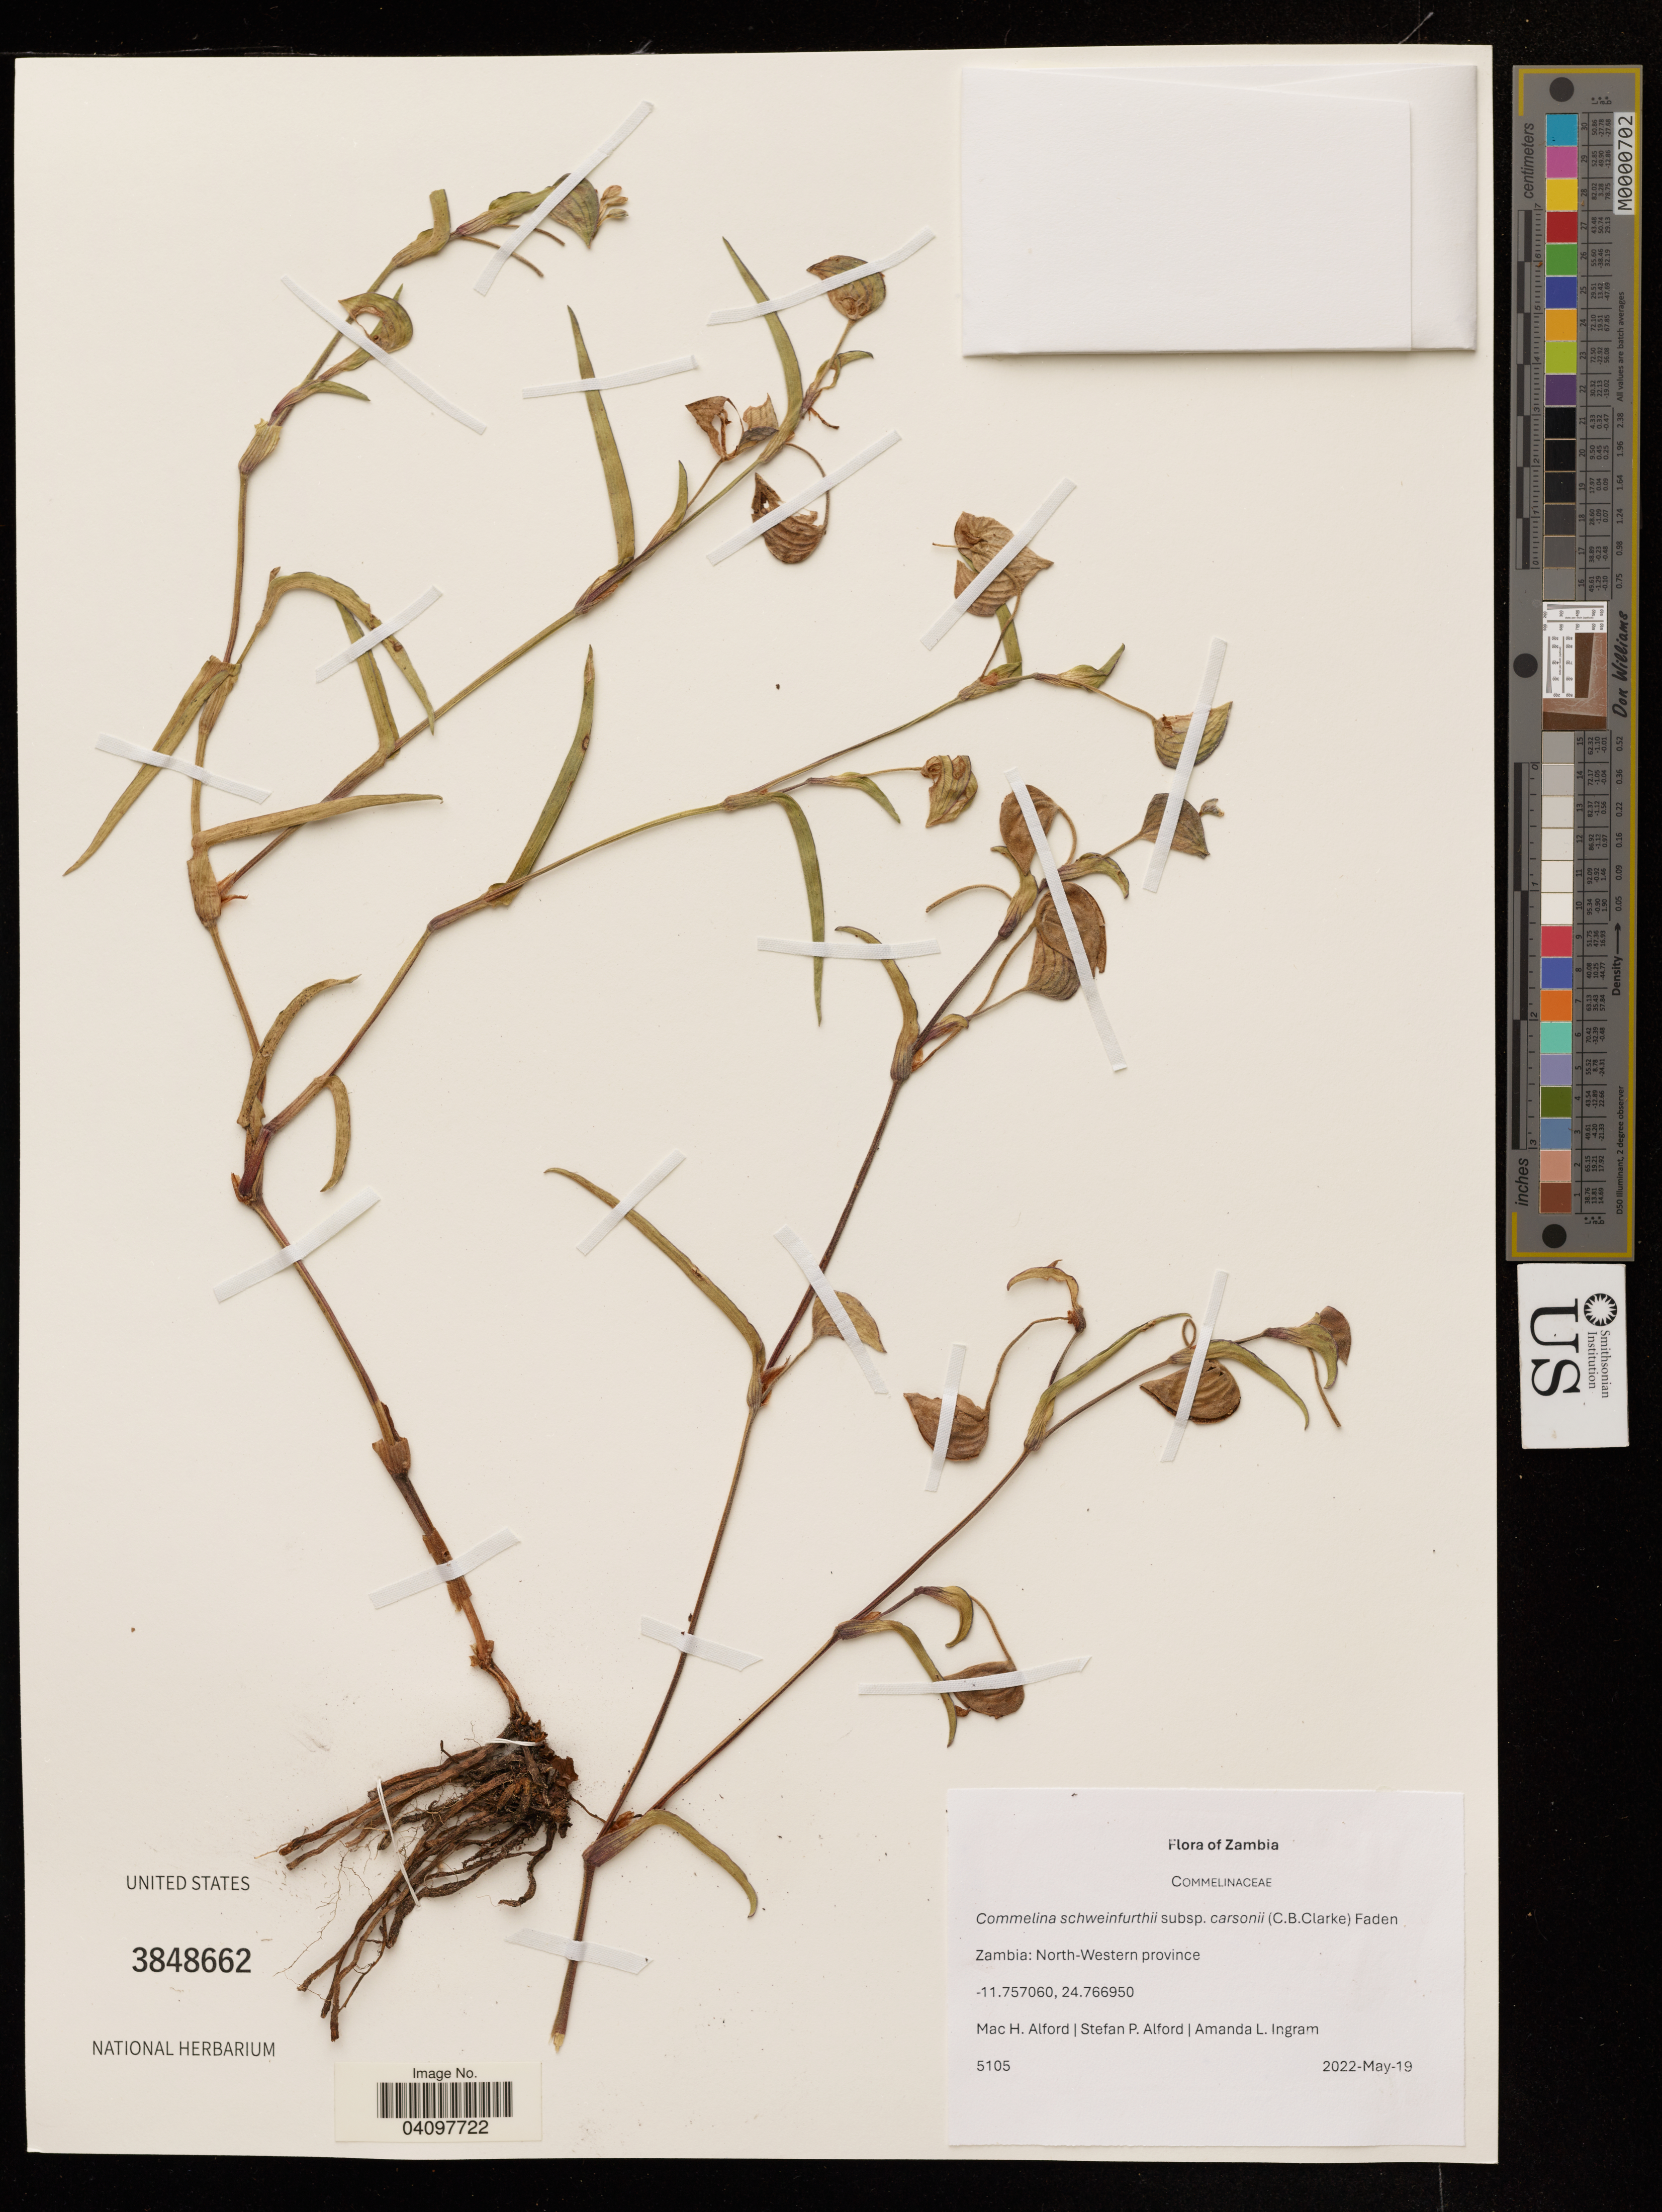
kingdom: Plantae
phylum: Tracheophyta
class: Liliopsida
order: Commelinales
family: Commelinaceae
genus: Commelina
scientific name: Commelina schweinfurthii subsp. carsonii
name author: (C.B. Clarke) Faden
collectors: M. H. Alford, S. Alford & A. Ingram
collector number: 5105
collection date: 2022-05-19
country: Zambia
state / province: North-Western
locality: North-Western province.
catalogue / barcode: US 3848662